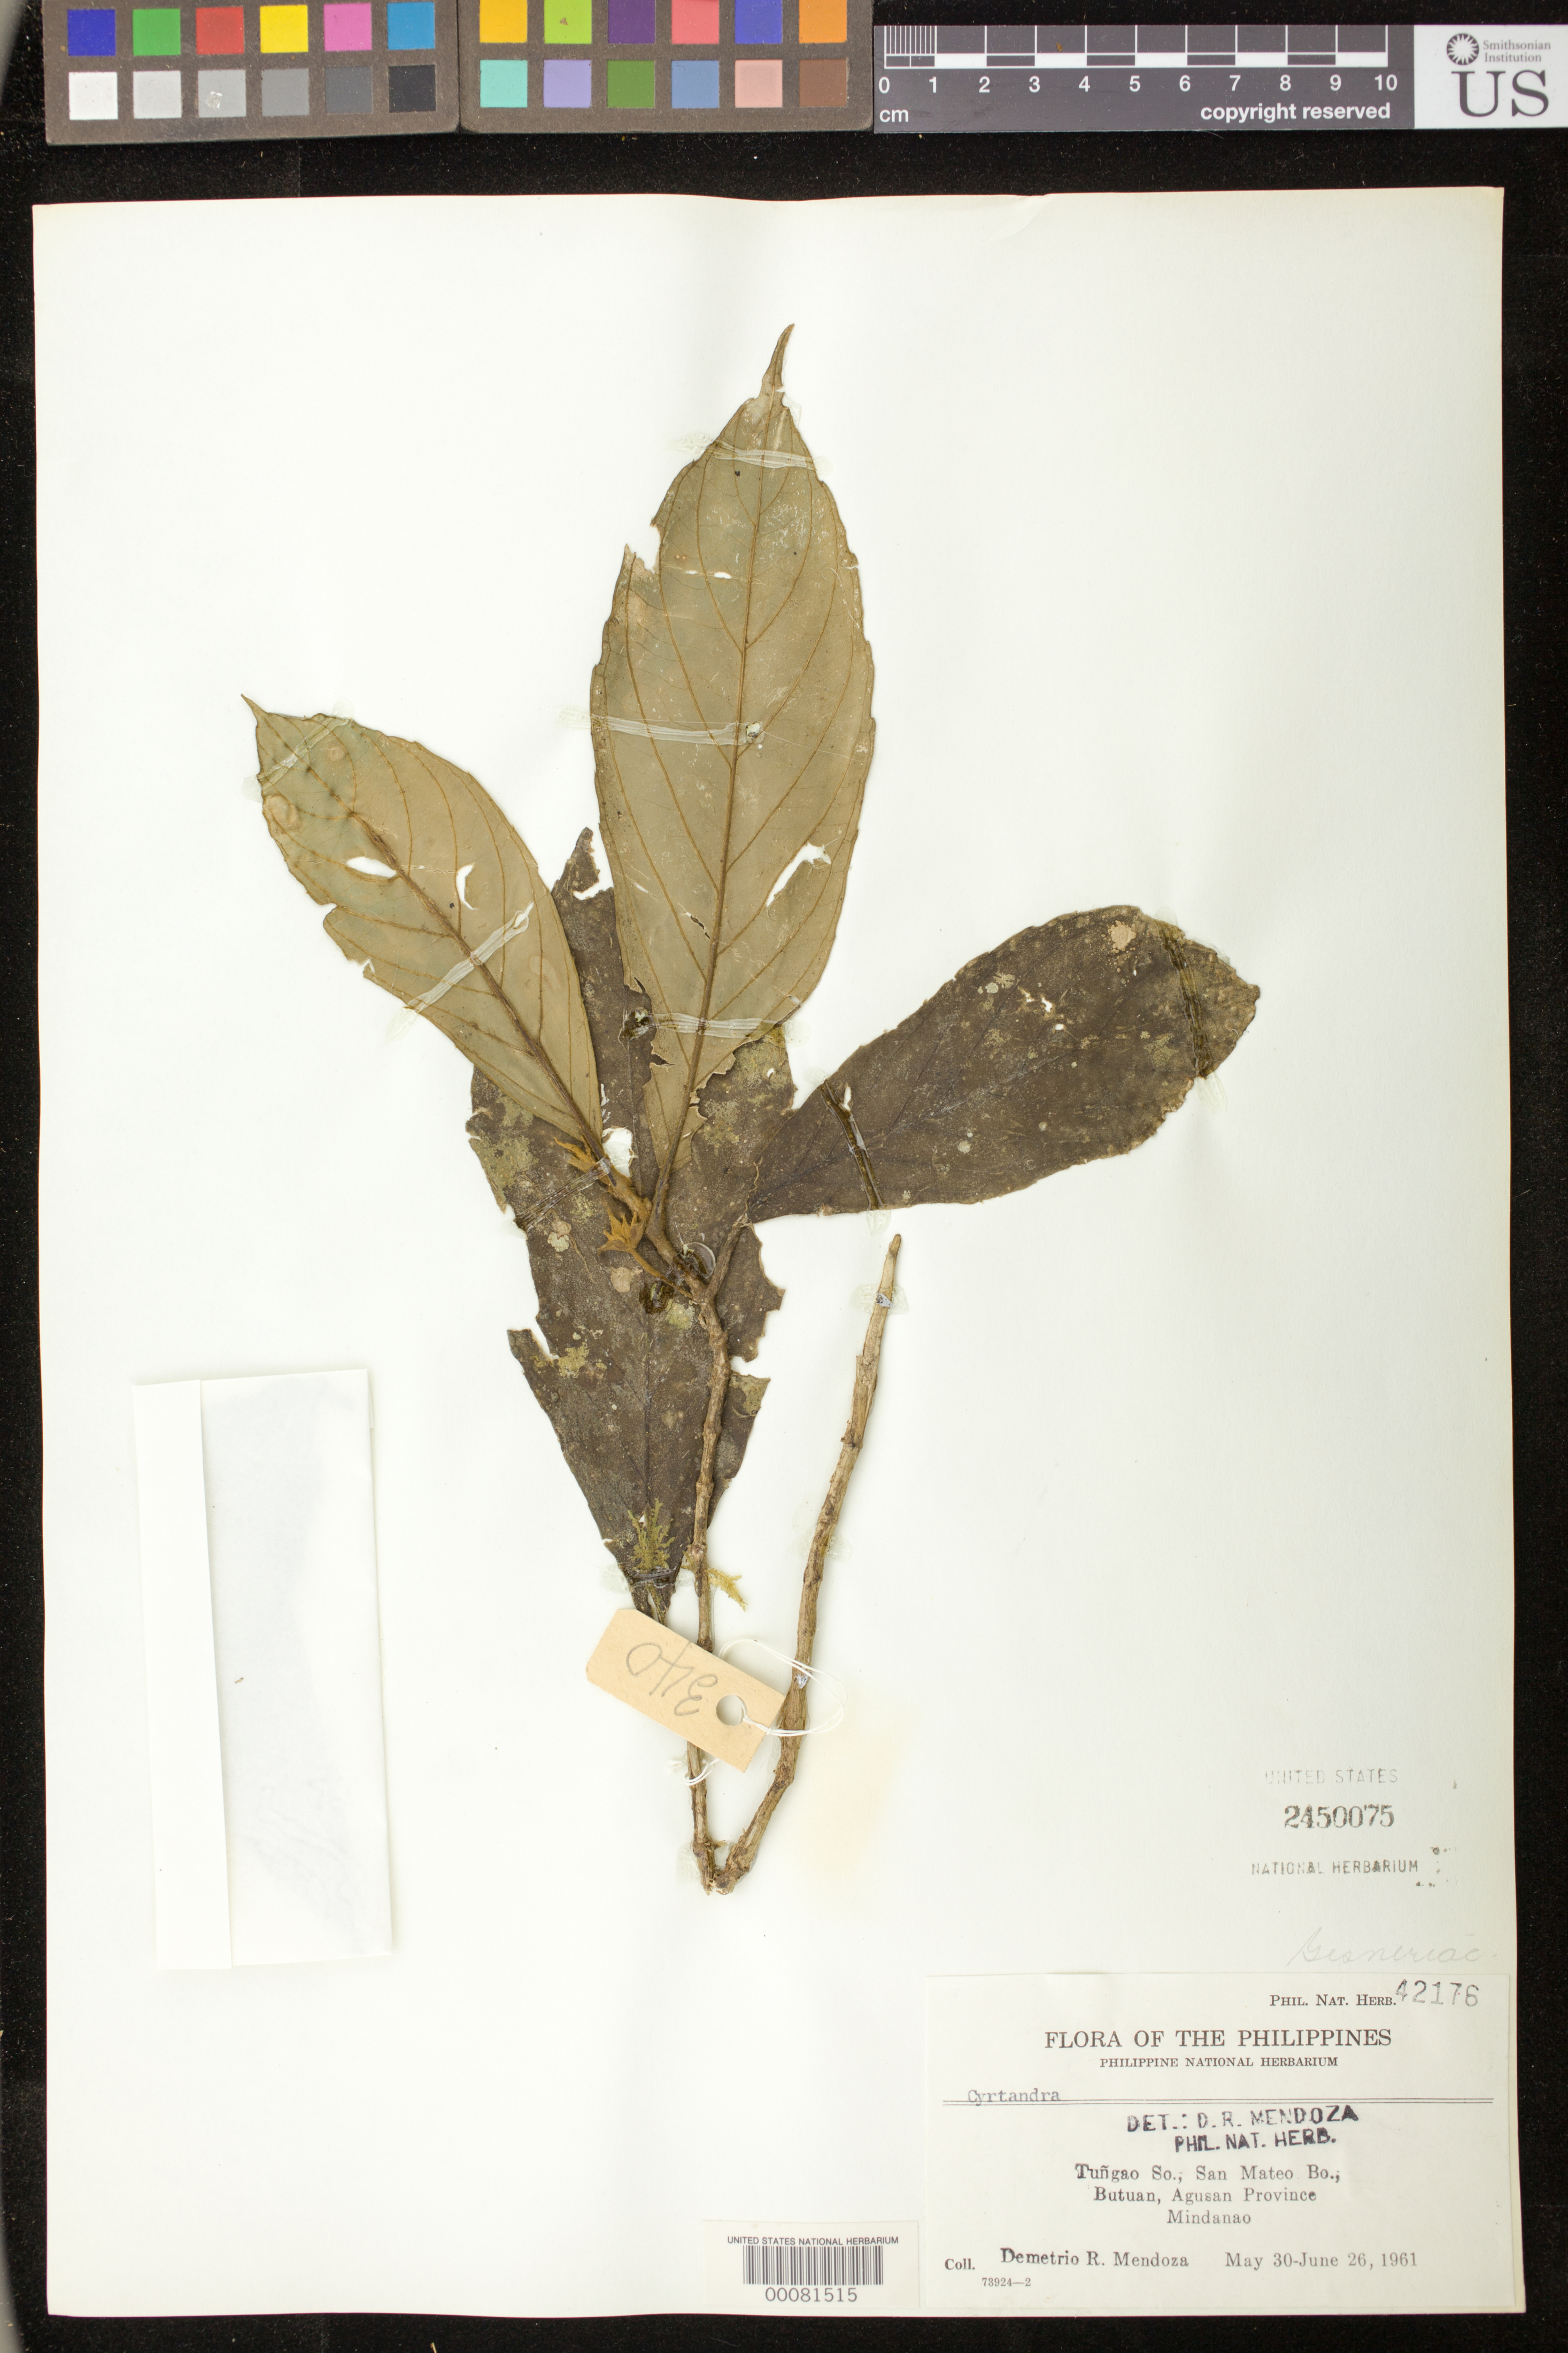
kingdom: Plantae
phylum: Tracheophyta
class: Magnoliopsida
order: Lamiales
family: Gesneriaceae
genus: Cyrtandra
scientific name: Cyrtandra sp.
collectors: D. Mendoza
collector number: Phi. Nat. Herb. 42176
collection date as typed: May-Jun 1961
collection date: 1961-05/1961-06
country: Philippines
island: Mindanao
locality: Agusan del norte, Tungao so, san mateo bo, butuan, agusan province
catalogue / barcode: US 2450075